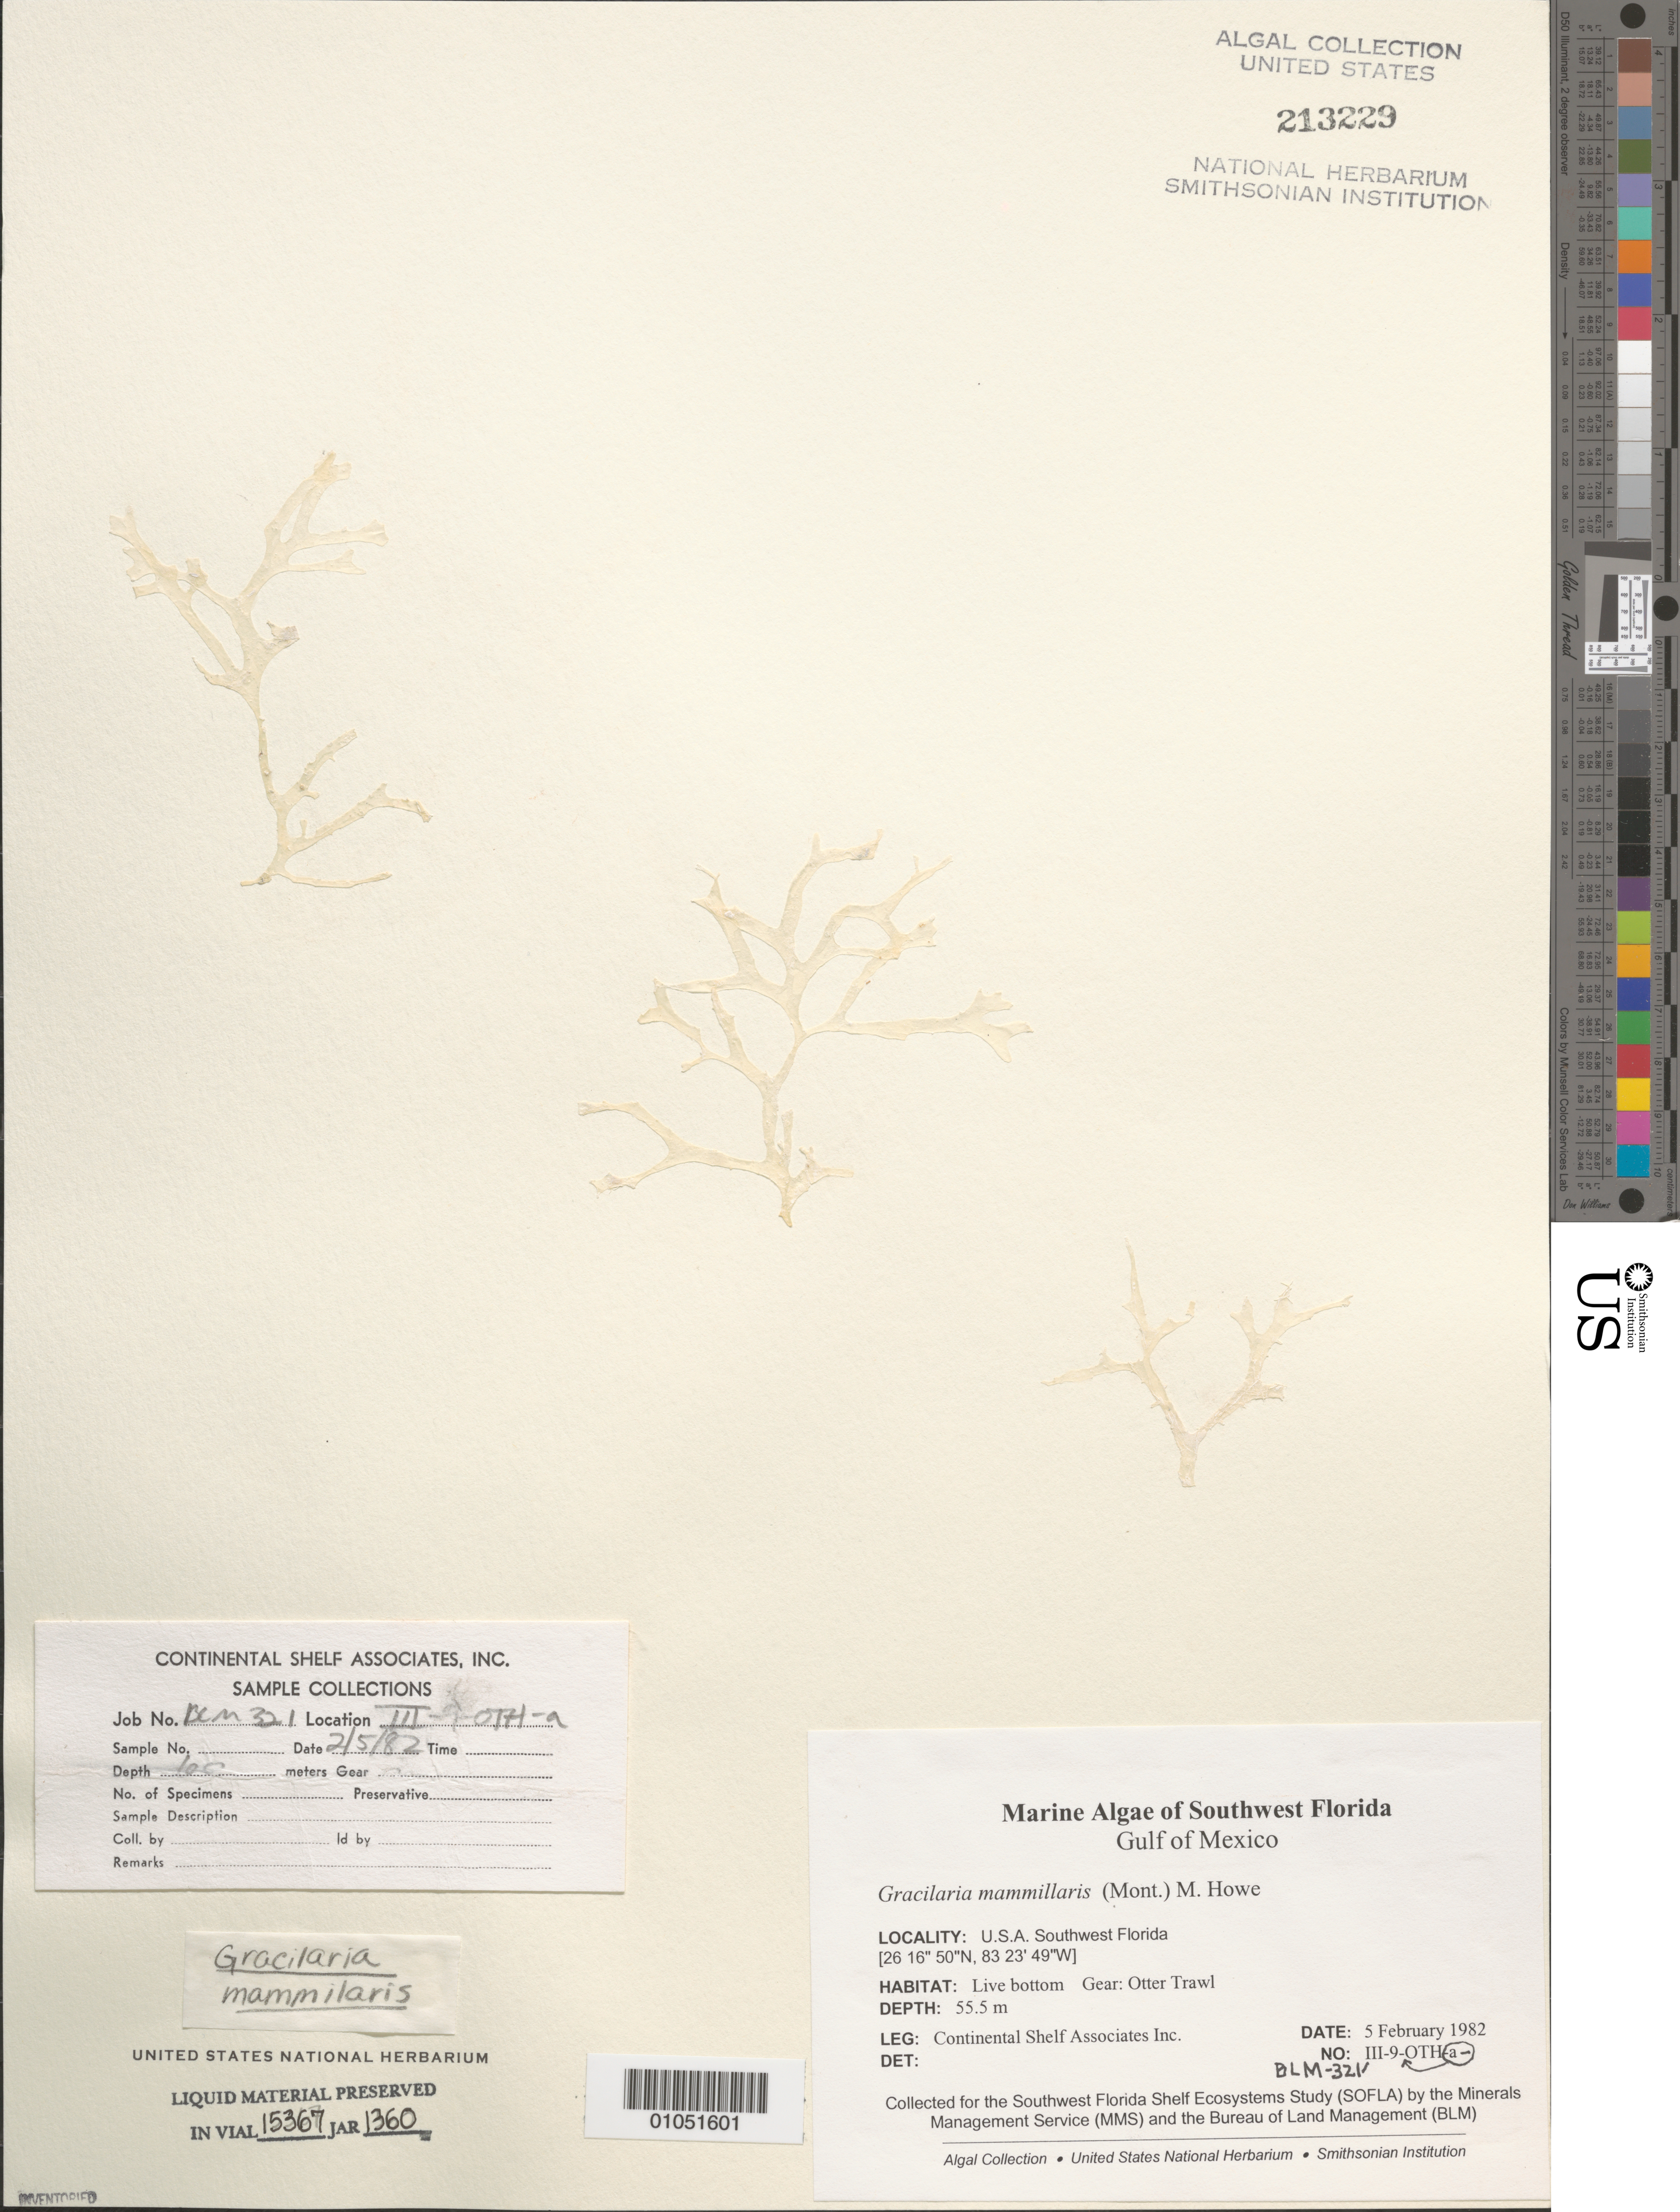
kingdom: Plantae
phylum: Rhodophyta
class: Florideophyceae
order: Gracilariales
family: Gracilariaceae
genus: Gracilaria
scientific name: Gracilaria mammillaris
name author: (Mont.) M. Howe in Britton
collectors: Continental Shelf Associates for the MMS/BLM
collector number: BLM-321-III-9-A-OTH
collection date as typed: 05 Feb 1982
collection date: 1982-02-05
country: United States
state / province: Florida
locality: Gulf of Mexico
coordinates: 26 16'50"N, 83 23'49"W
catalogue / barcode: US 213229